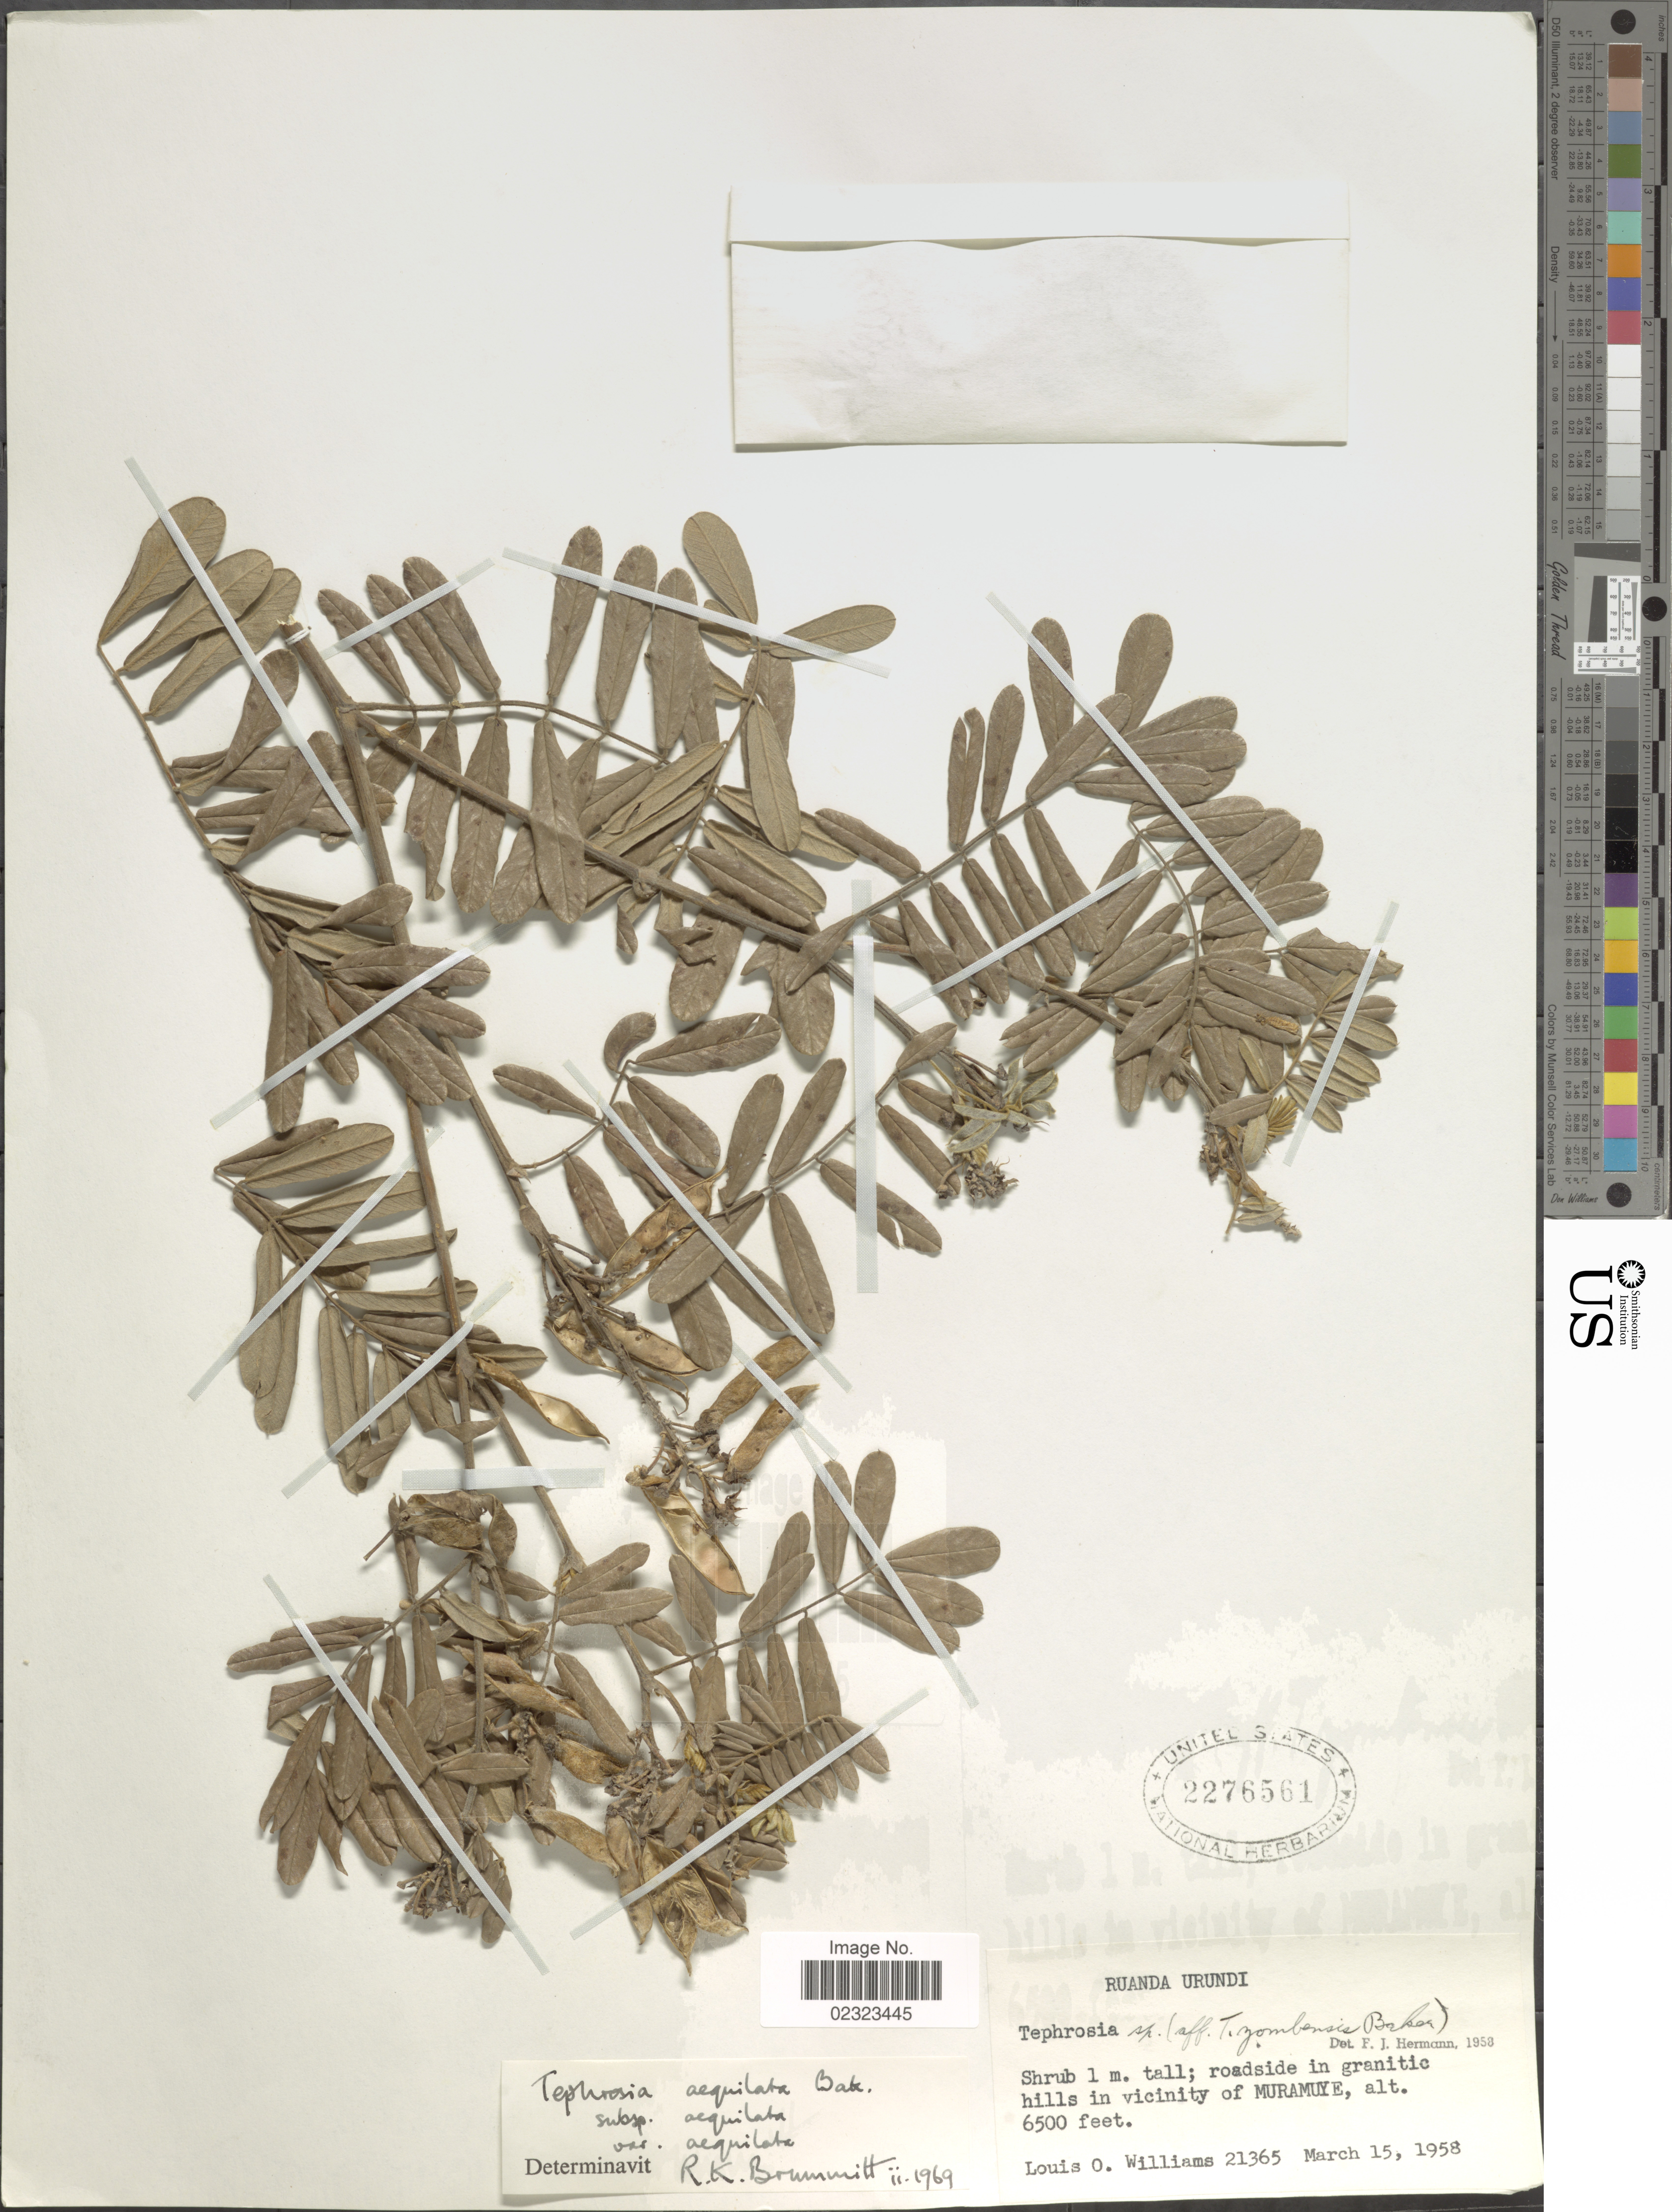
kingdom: Plantae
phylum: Tracheophyta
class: Magnoliopsida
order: Fabales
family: Fabaceae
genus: Tephrosia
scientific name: Tephrosia aequilata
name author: Baker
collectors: L. O. Williams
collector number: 21365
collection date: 1958-03-15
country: Rwanda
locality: Ruanda Urundi, roadside in granitic hills in vicinity of Muramuke.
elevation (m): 1981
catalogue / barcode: US 2276561